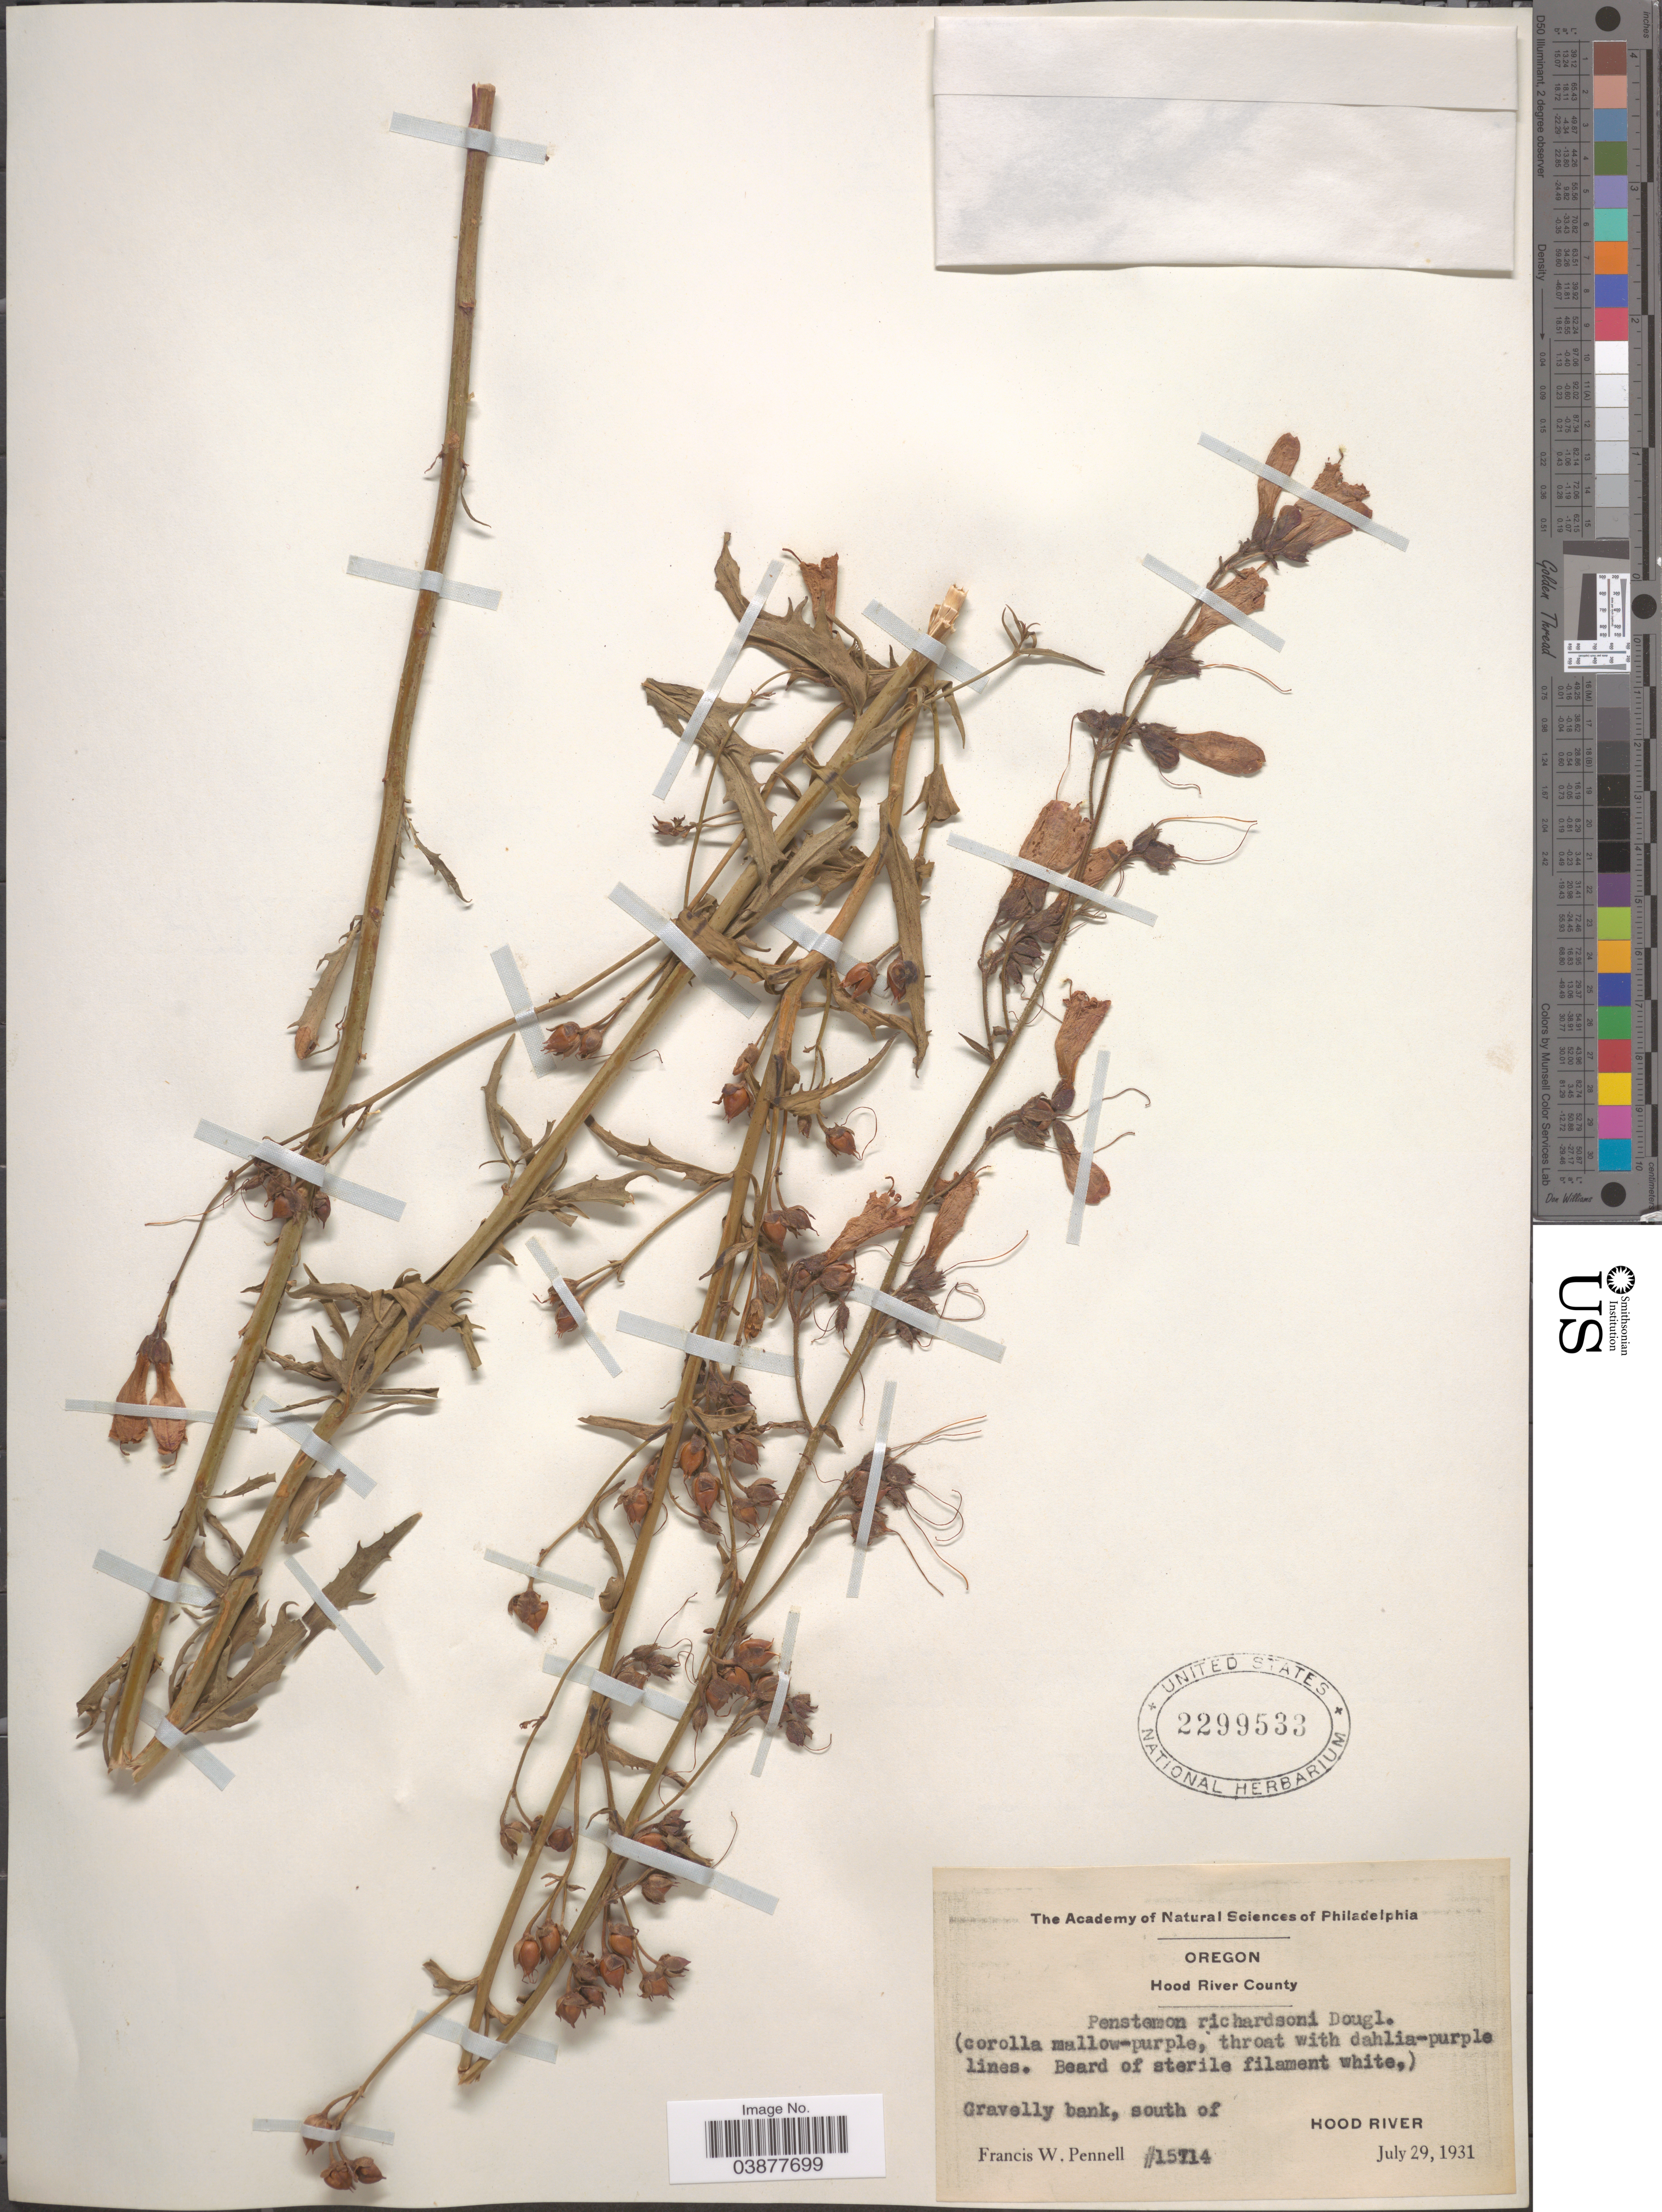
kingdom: Plantae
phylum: Tracheophyta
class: Magnoliopsida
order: Lamiales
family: Plantaginaceae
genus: Penstemon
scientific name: Penstemon richardsonii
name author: Douglas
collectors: F. W. Pennell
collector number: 15714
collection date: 1931-07-29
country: United States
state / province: Oregon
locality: Hood River County. South of Hood River.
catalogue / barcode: US 2299533